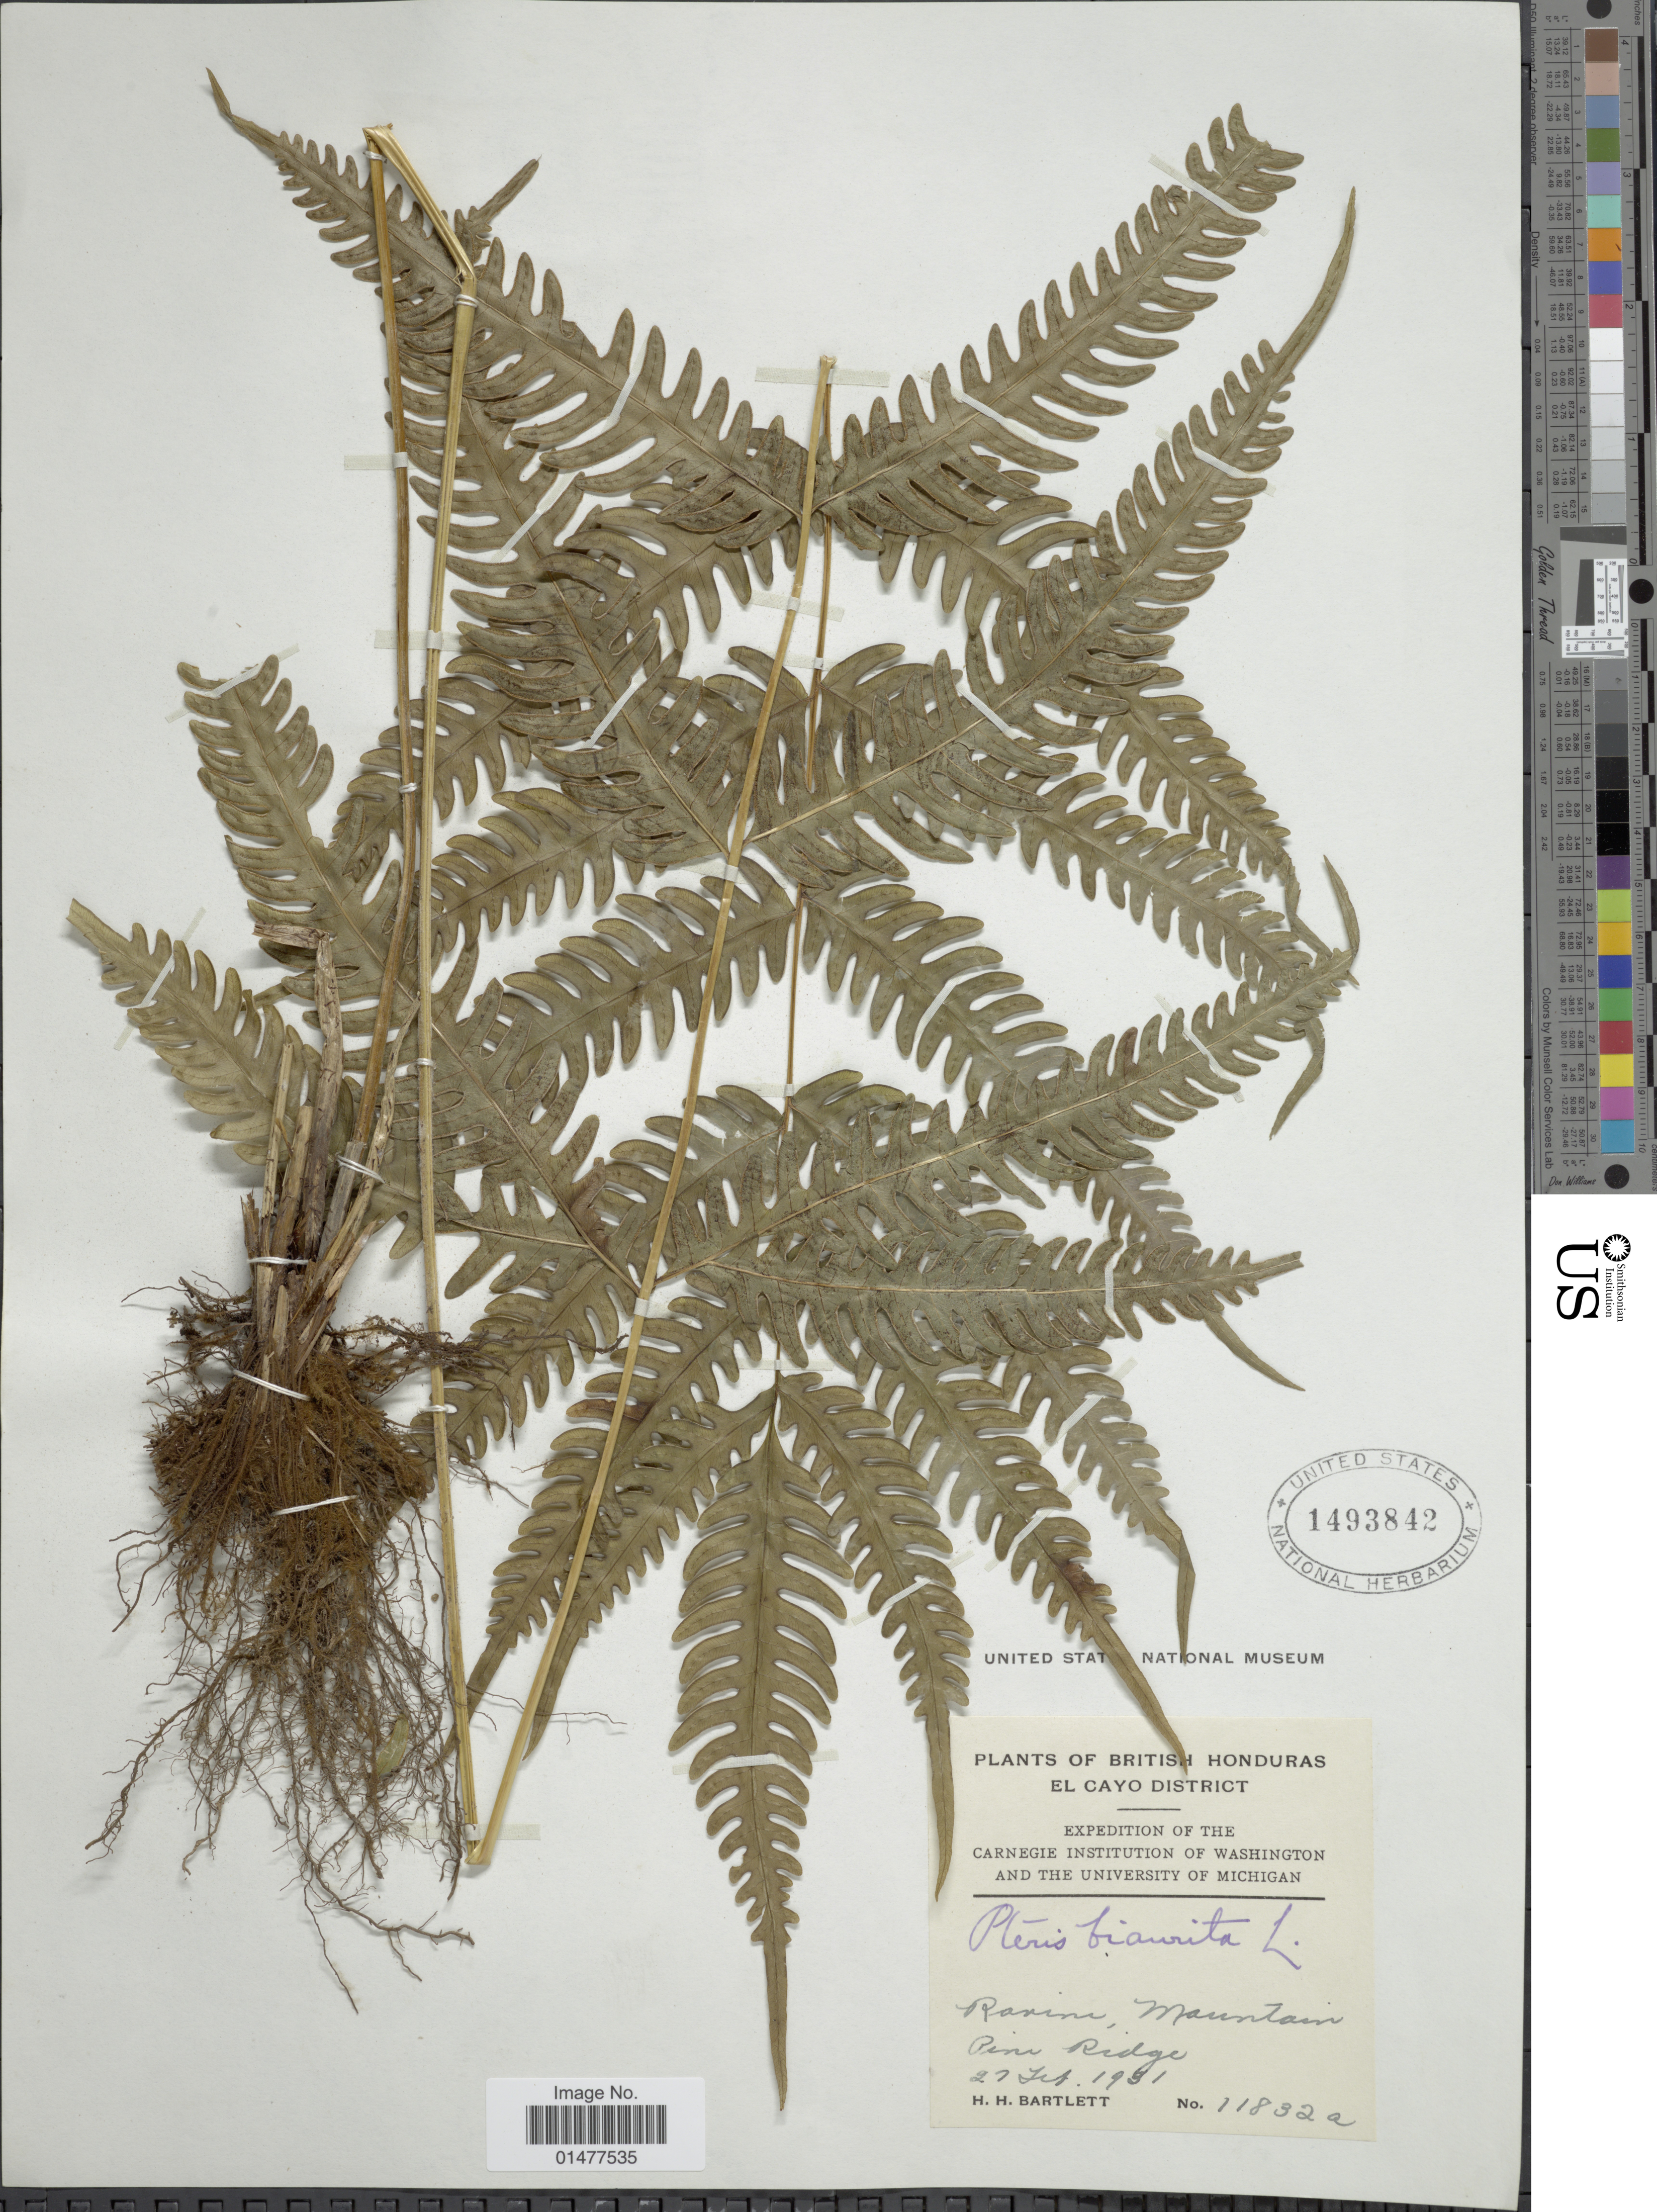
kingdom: Plantae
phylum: Tracheophyta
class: Polypodiopsida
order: Polypodiales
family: Pteridaceae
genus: Pteris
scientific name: Pteris biaurita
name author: L.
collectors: H. H. Bartlett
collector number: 11832a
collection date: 1931-09-27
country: Belize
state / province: Cayo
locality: British Honduras, El Cayo District, Ravine, mountain Pine Ridge.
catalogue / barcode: US 1493842